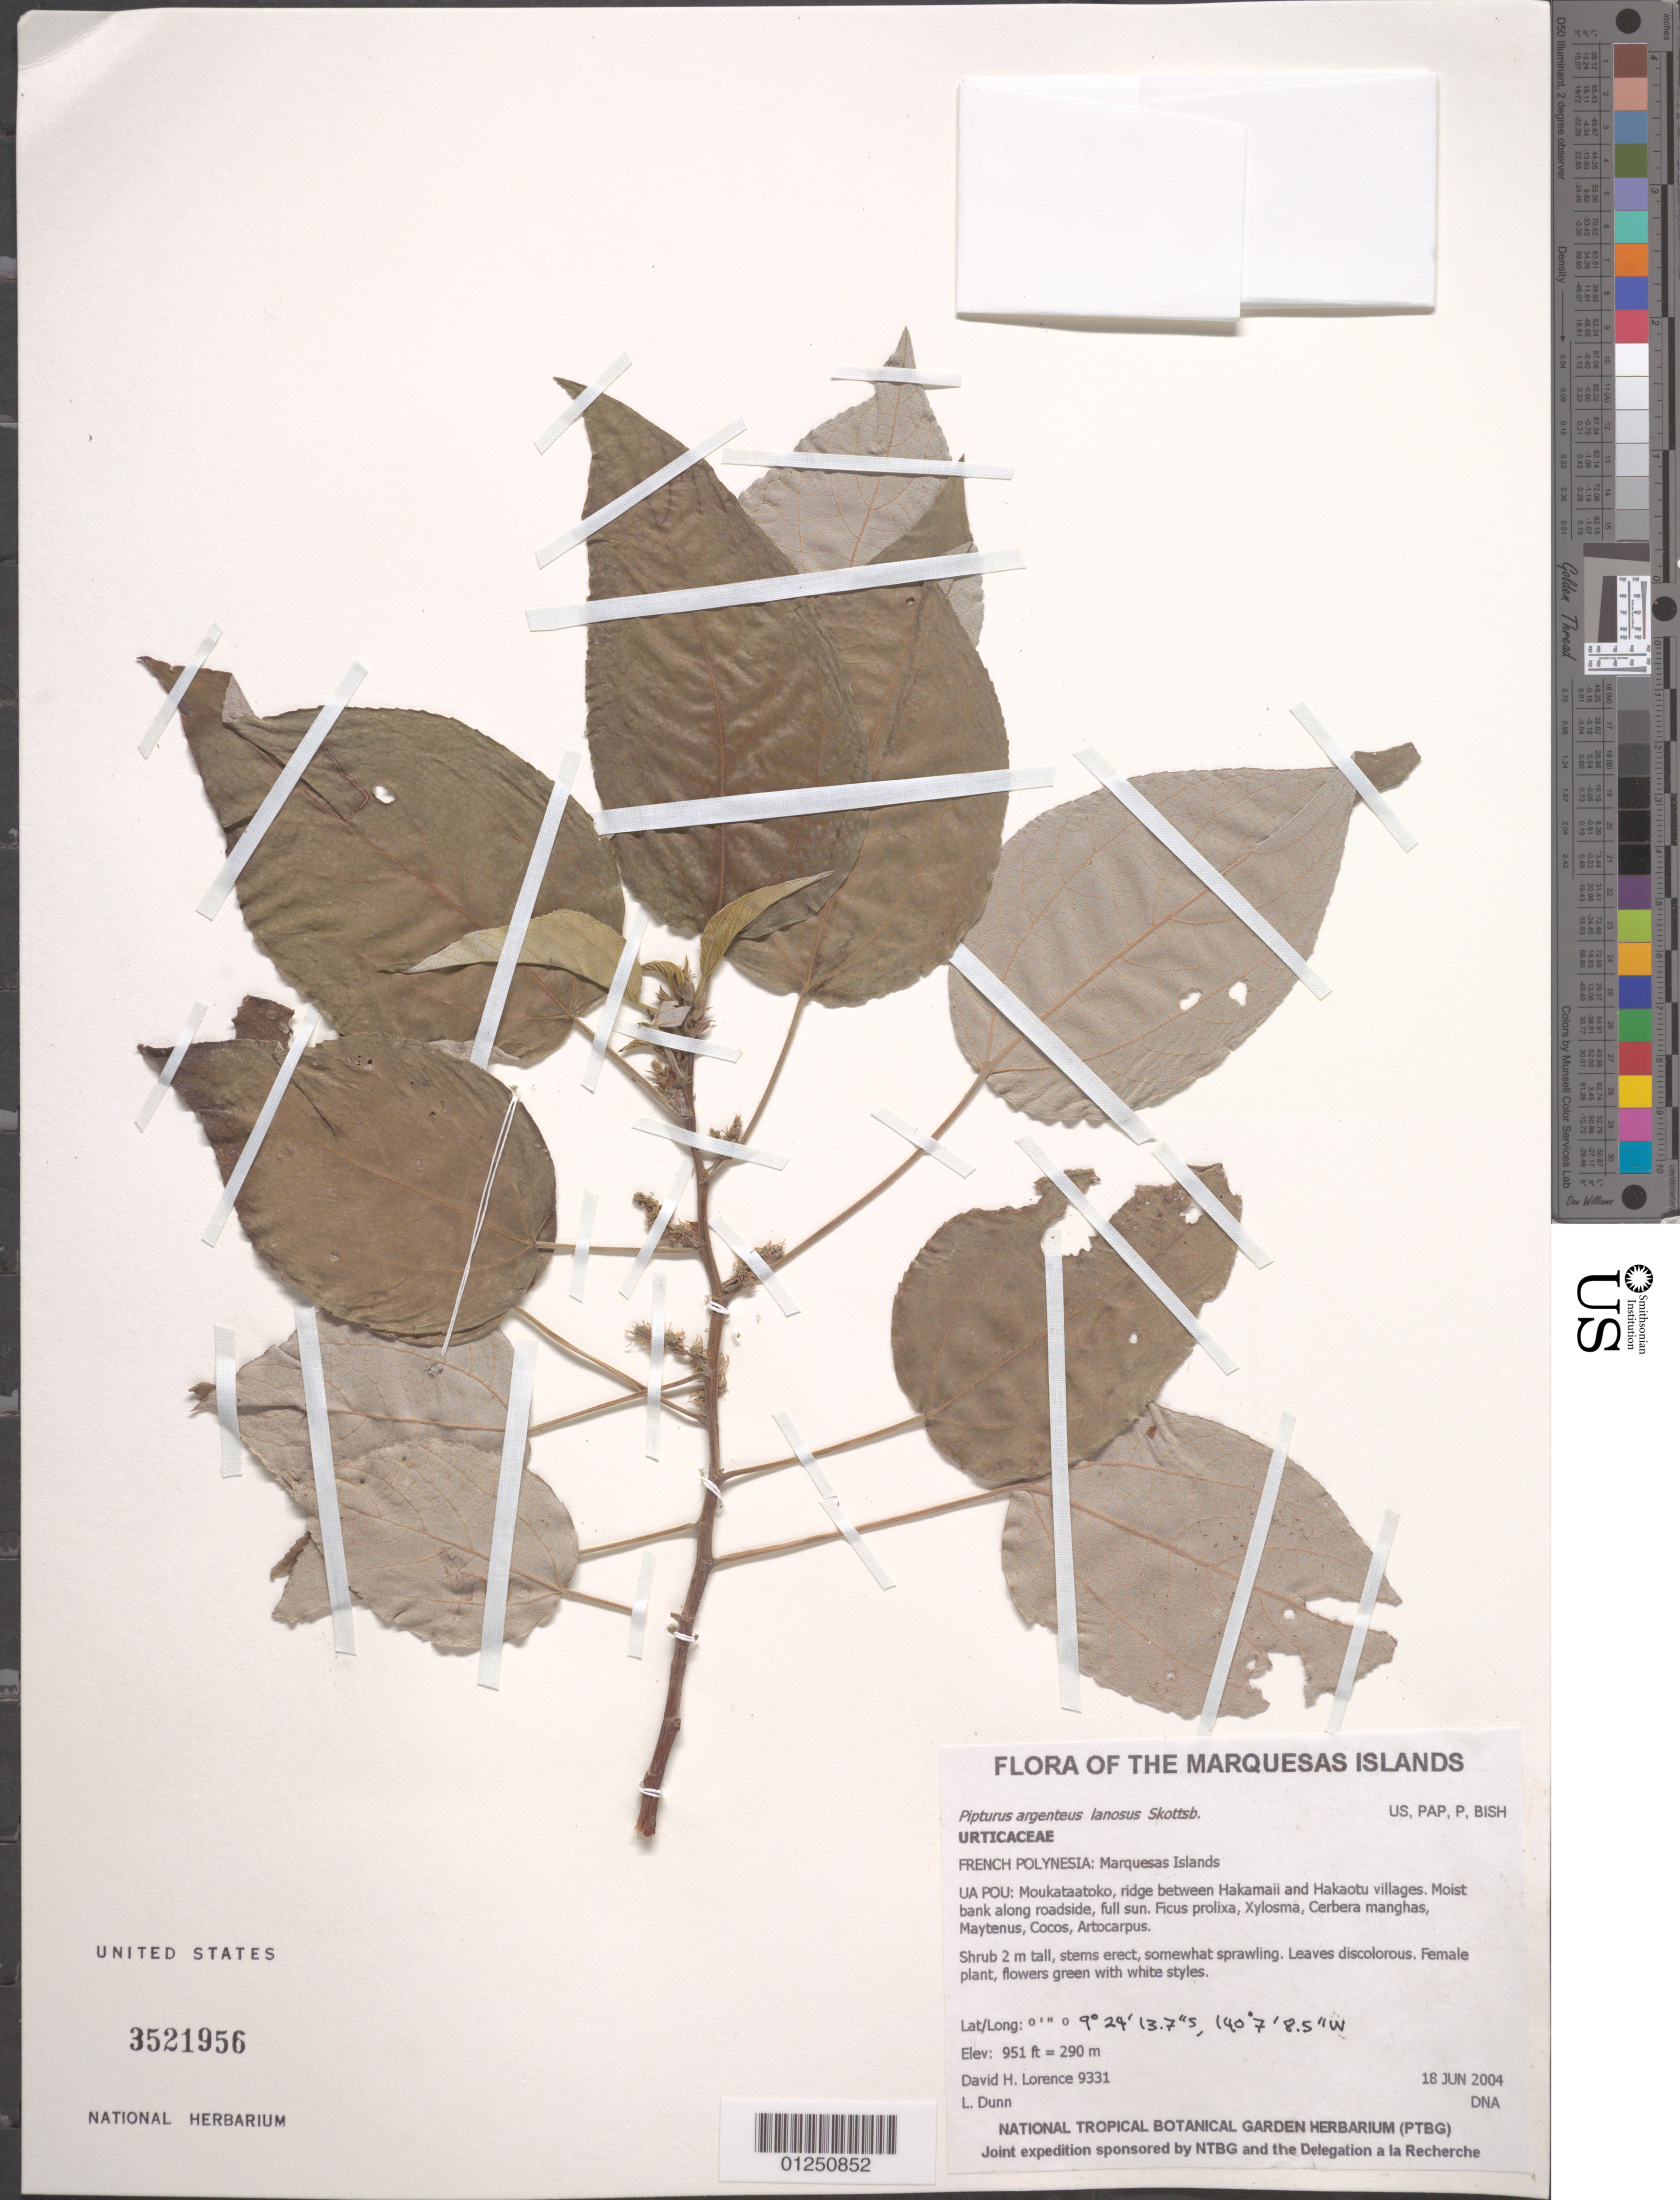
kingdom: Plantae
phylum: Tracheophyta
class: Magnoliopsida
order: Rosales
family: Urticaceae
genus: Pipturus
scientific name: Pipturus argenteus var. lanosus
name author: Schott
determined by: Lorence, David H., (PTBG), National Tropical Botanical Garden (UNITED STATES)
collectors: D. Lorence & L. Dunn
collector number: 9331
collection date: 2004-06-18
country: French Polynesia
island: Ua Pou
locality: Moukataatoko, ridge between Hakamaii and Hakaotu villages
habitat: Moist bank along roadside, full sun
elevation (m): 290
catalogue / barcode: US 3521956